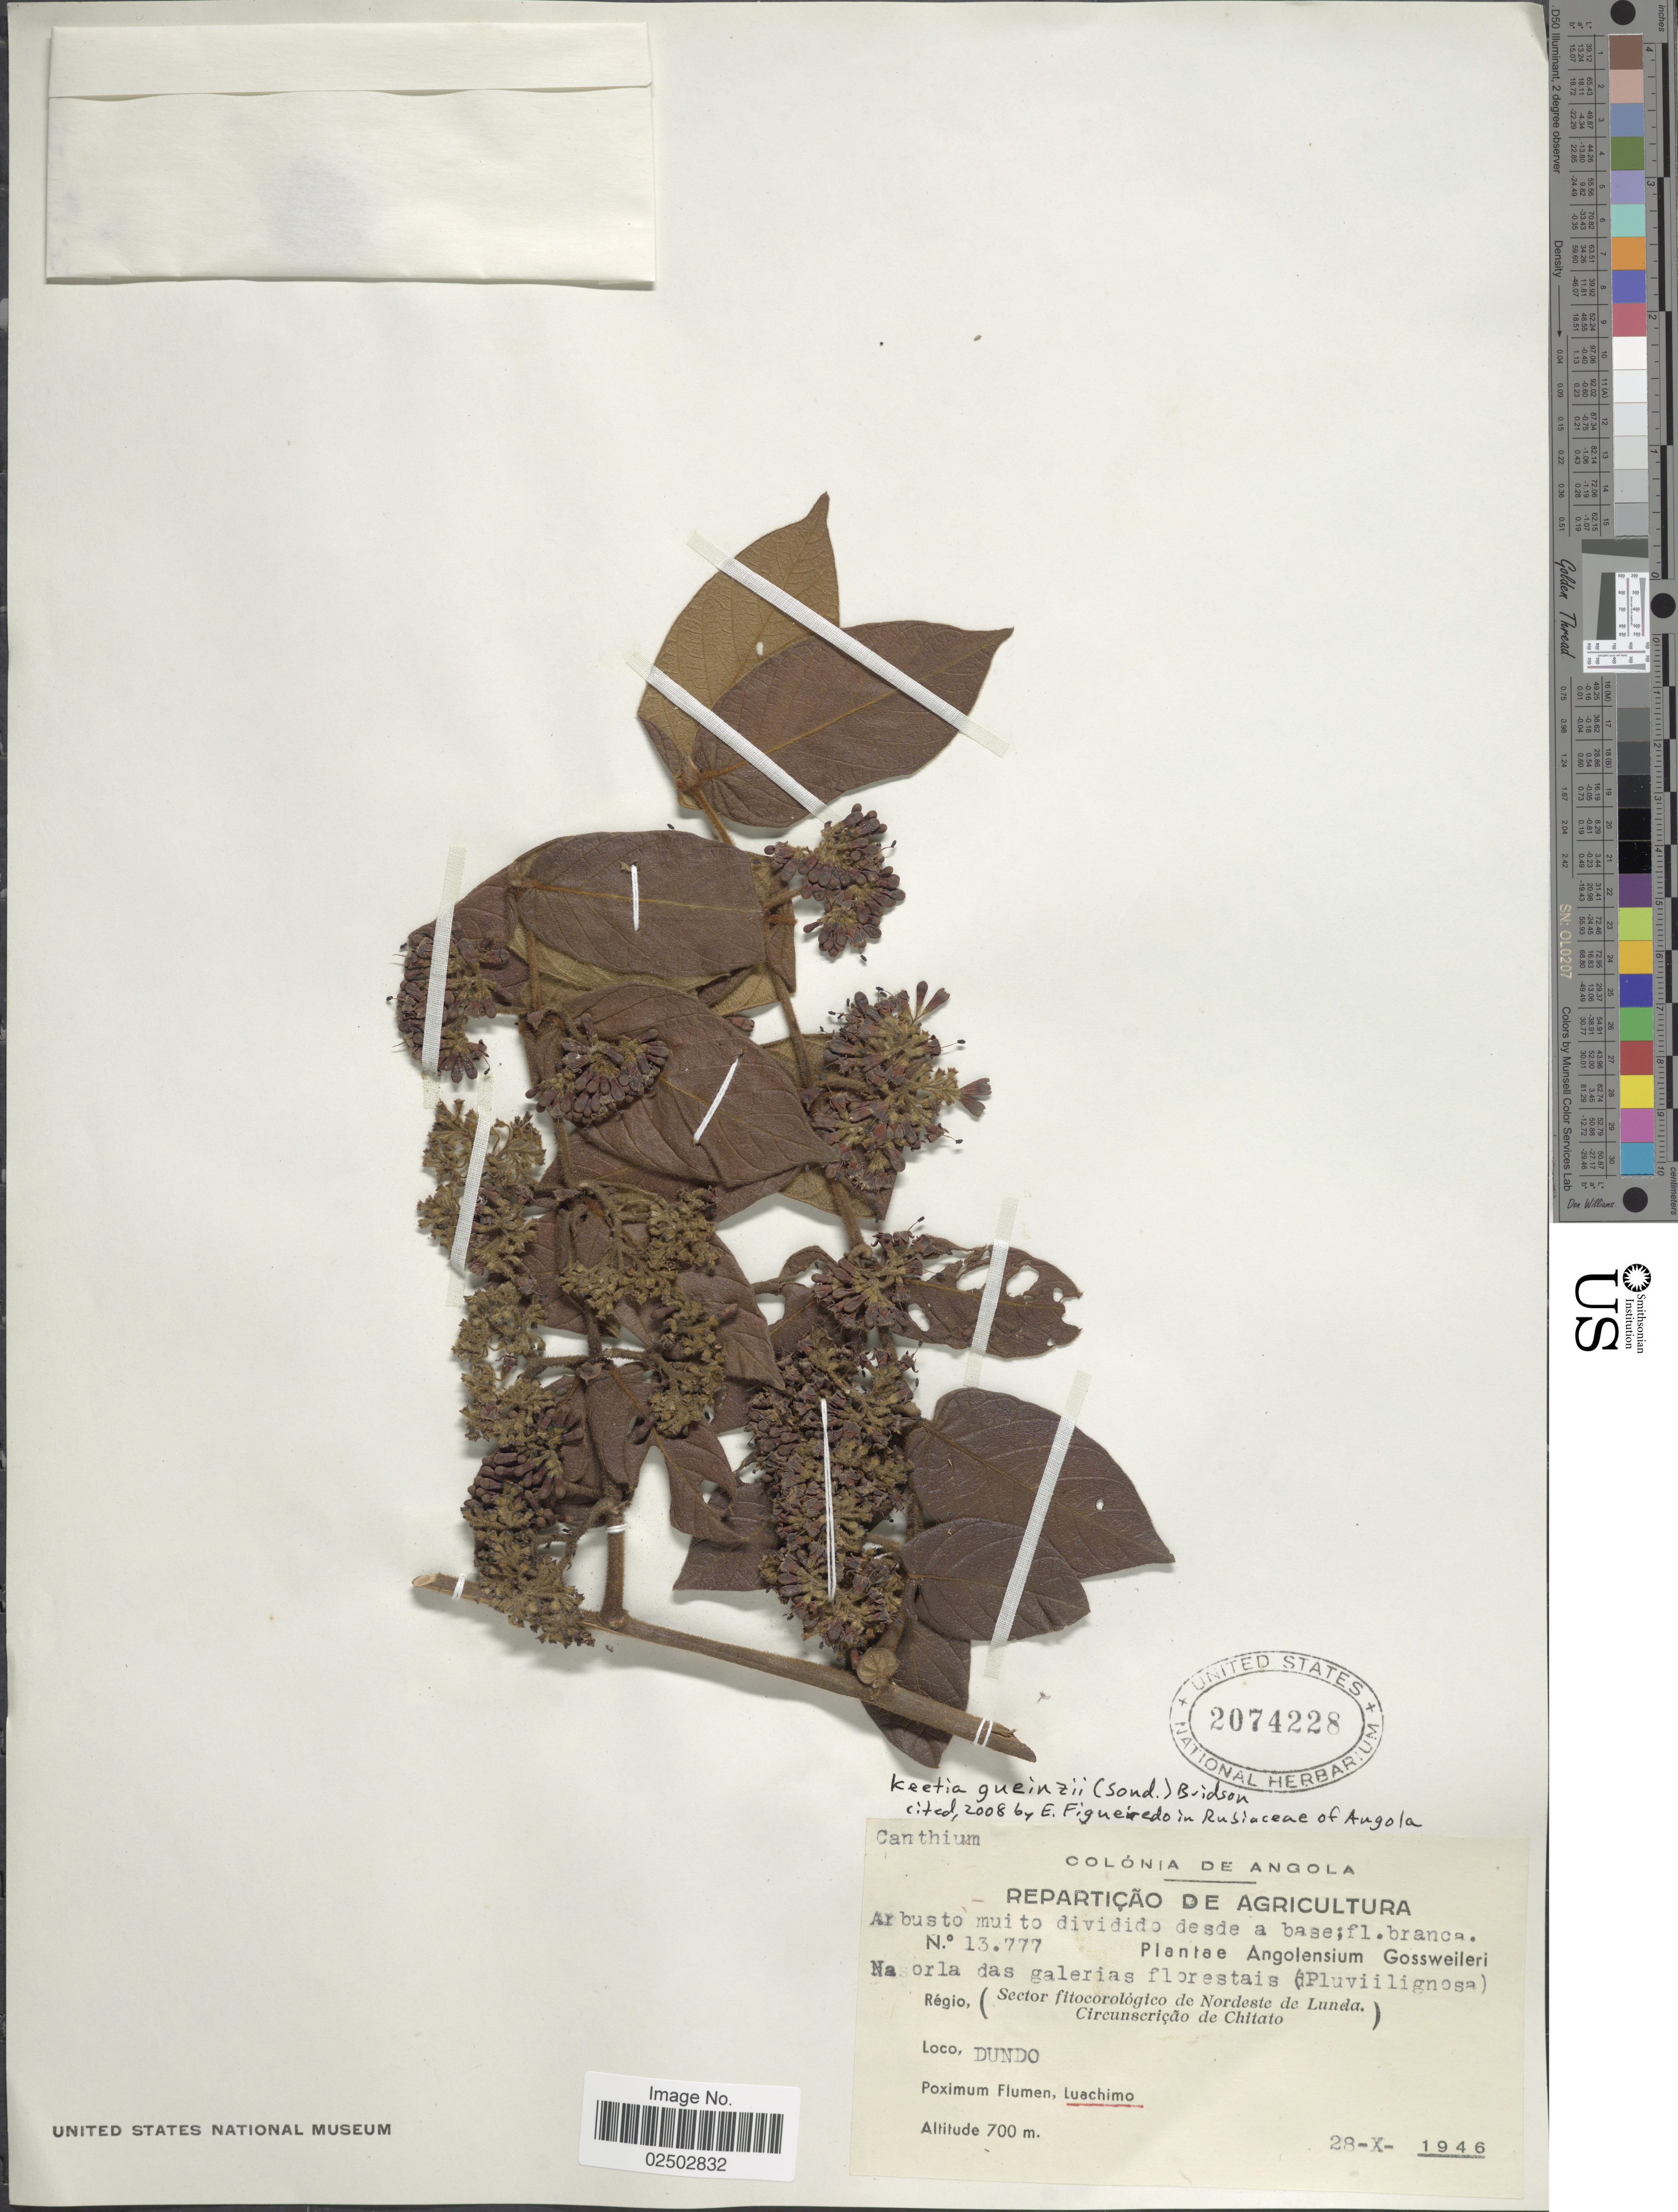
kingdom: Plantae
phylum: Tracheophyta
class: Magnoliopsida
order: Gentianales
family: Rubiaceae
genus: Keetia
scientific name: Keetia gueinzii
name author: (Sond.) Bridson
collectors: -. Gossweiler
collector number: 13777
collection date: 1946-10-28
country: Angola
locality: Regio, (Sector fitocorologico de Nordeste de Lunda, Circunsricao de Chitato) Loco, Dundo, Luachimo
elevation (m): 700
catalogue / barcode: US 2074228